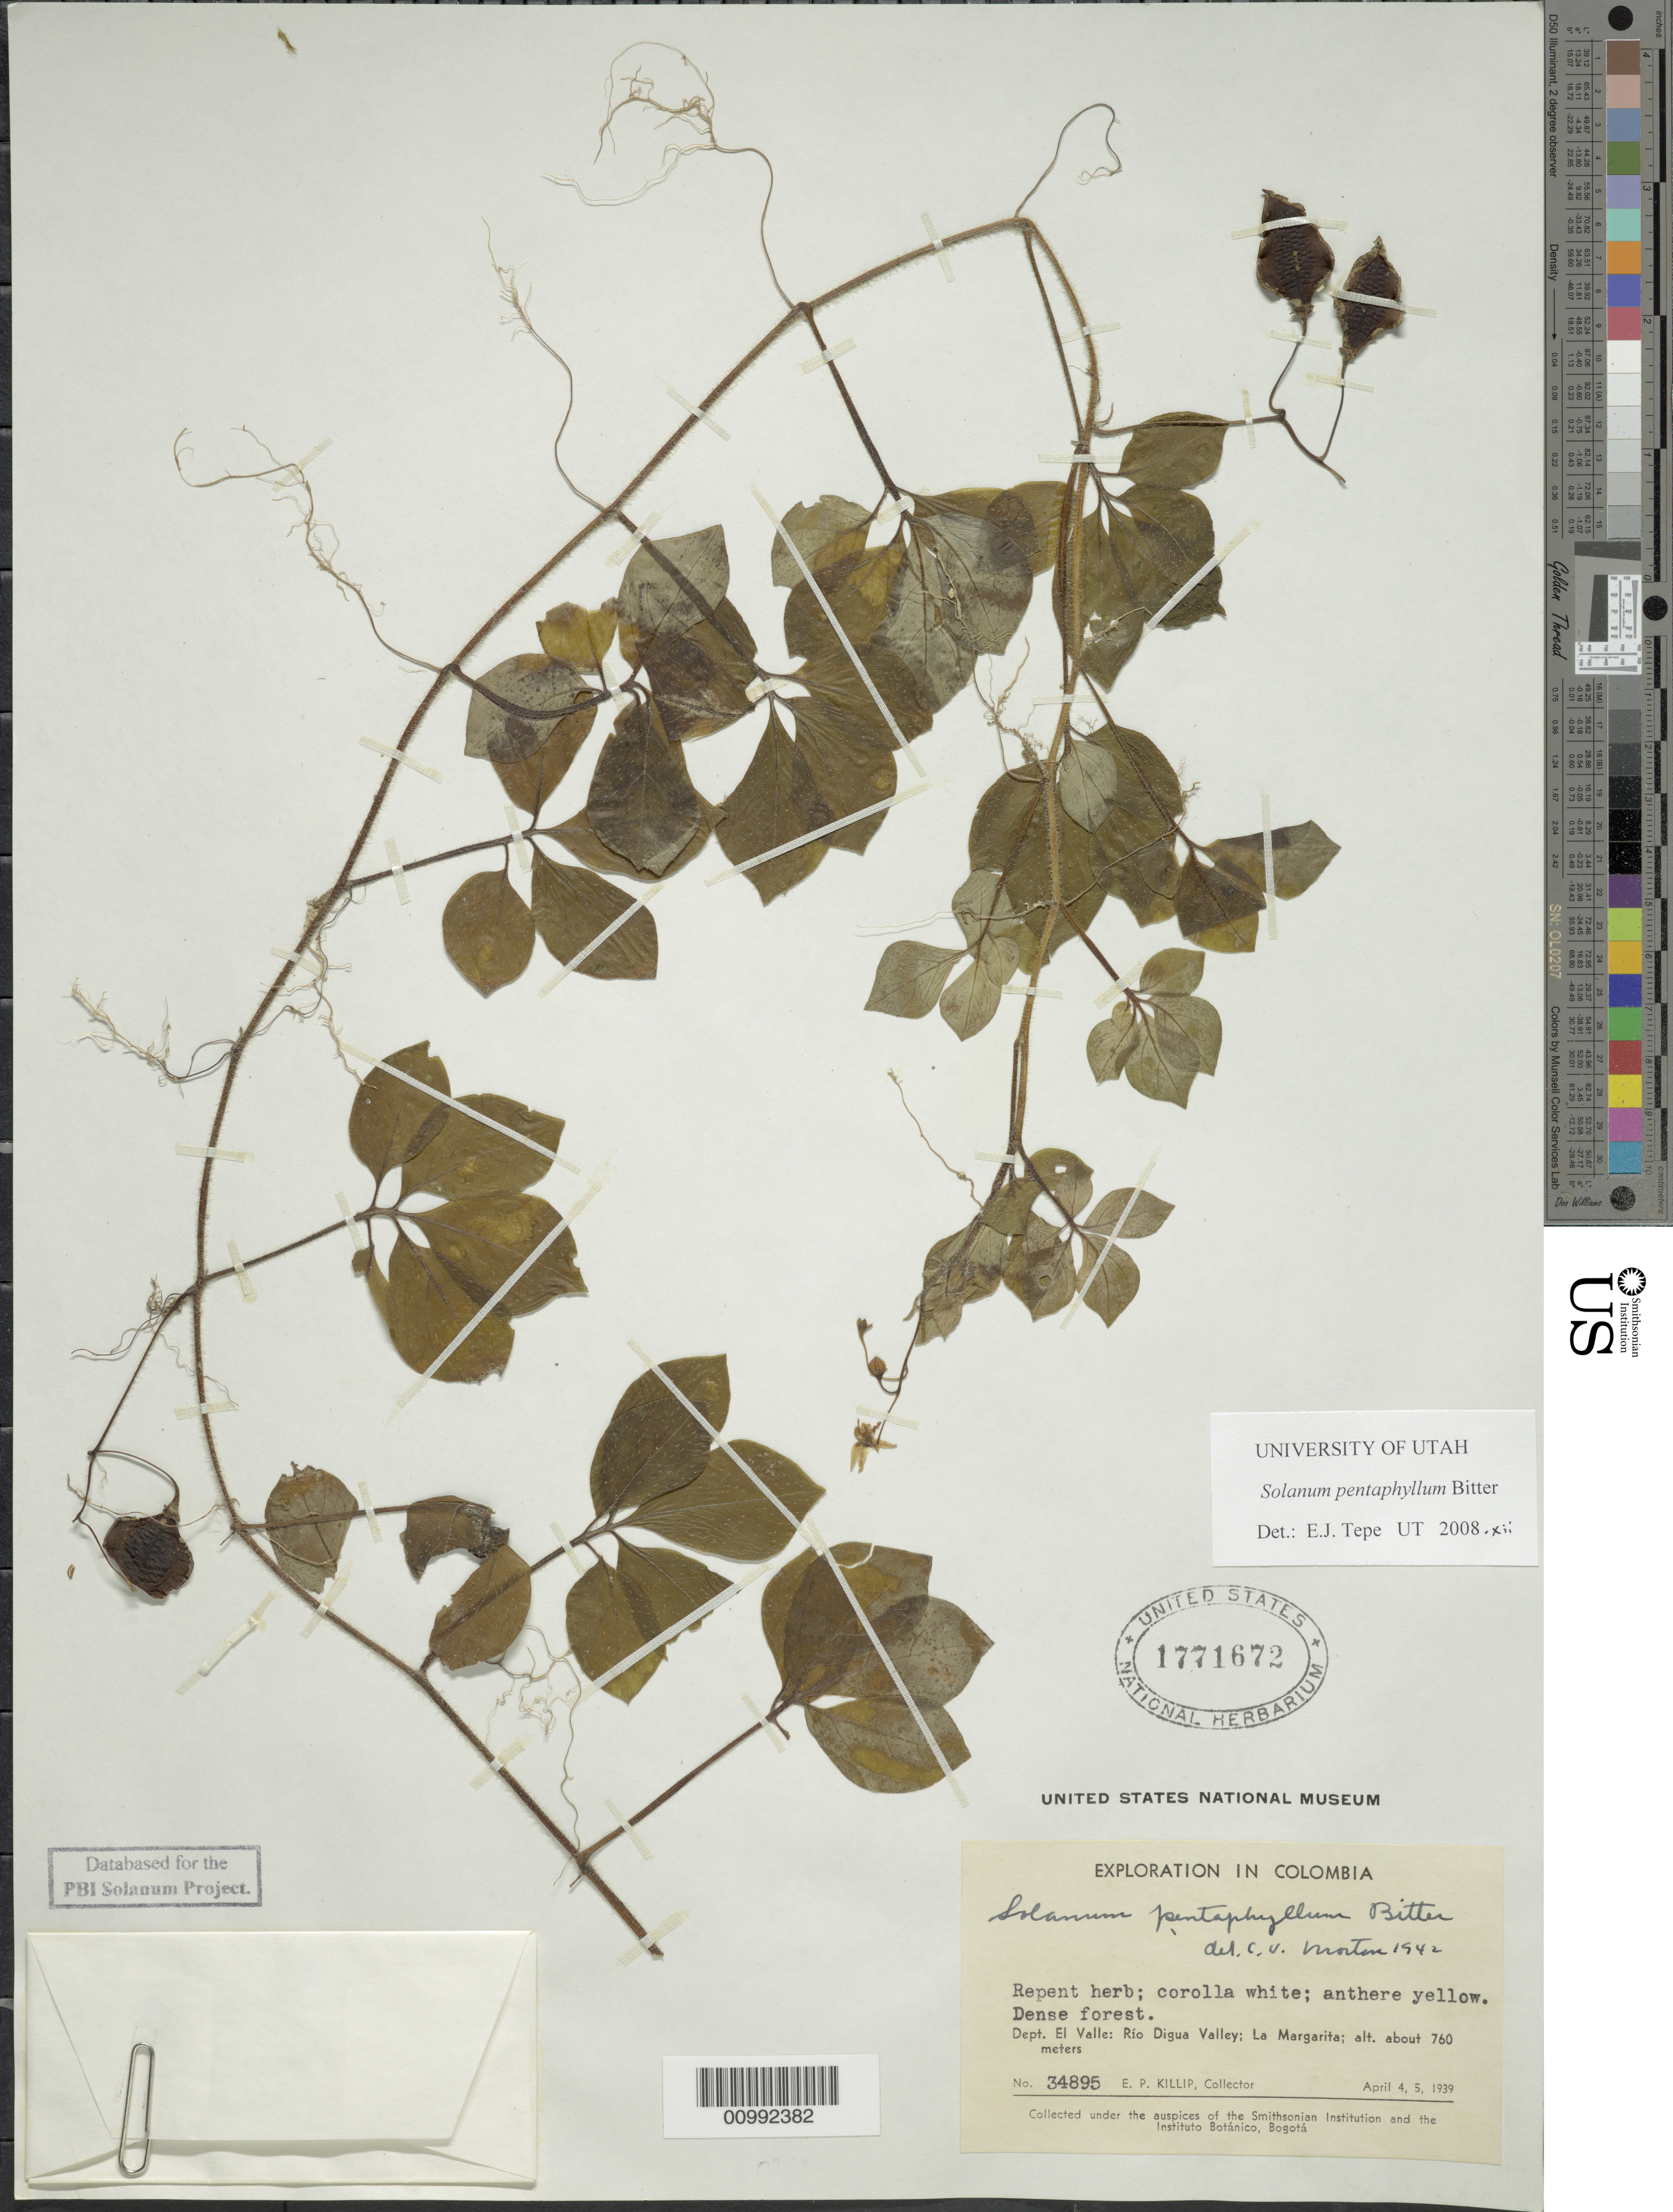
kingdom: Plantae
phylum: Tracheophyta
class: Magnoliopsida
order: Solanales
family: Solanaceae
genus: Solanum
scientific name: Solanum pentaphyllum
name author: Bitter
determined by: Tepe, E. J., (UT)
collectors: E. P. Killip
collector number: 34895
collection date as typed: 4 Apr 1939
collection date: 1939-04-04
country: Colombia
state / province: Valle del Cauca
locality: Río Dagua Valley; La Margarita.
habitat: Dense forest.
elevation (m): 760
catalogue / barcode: US 1771672